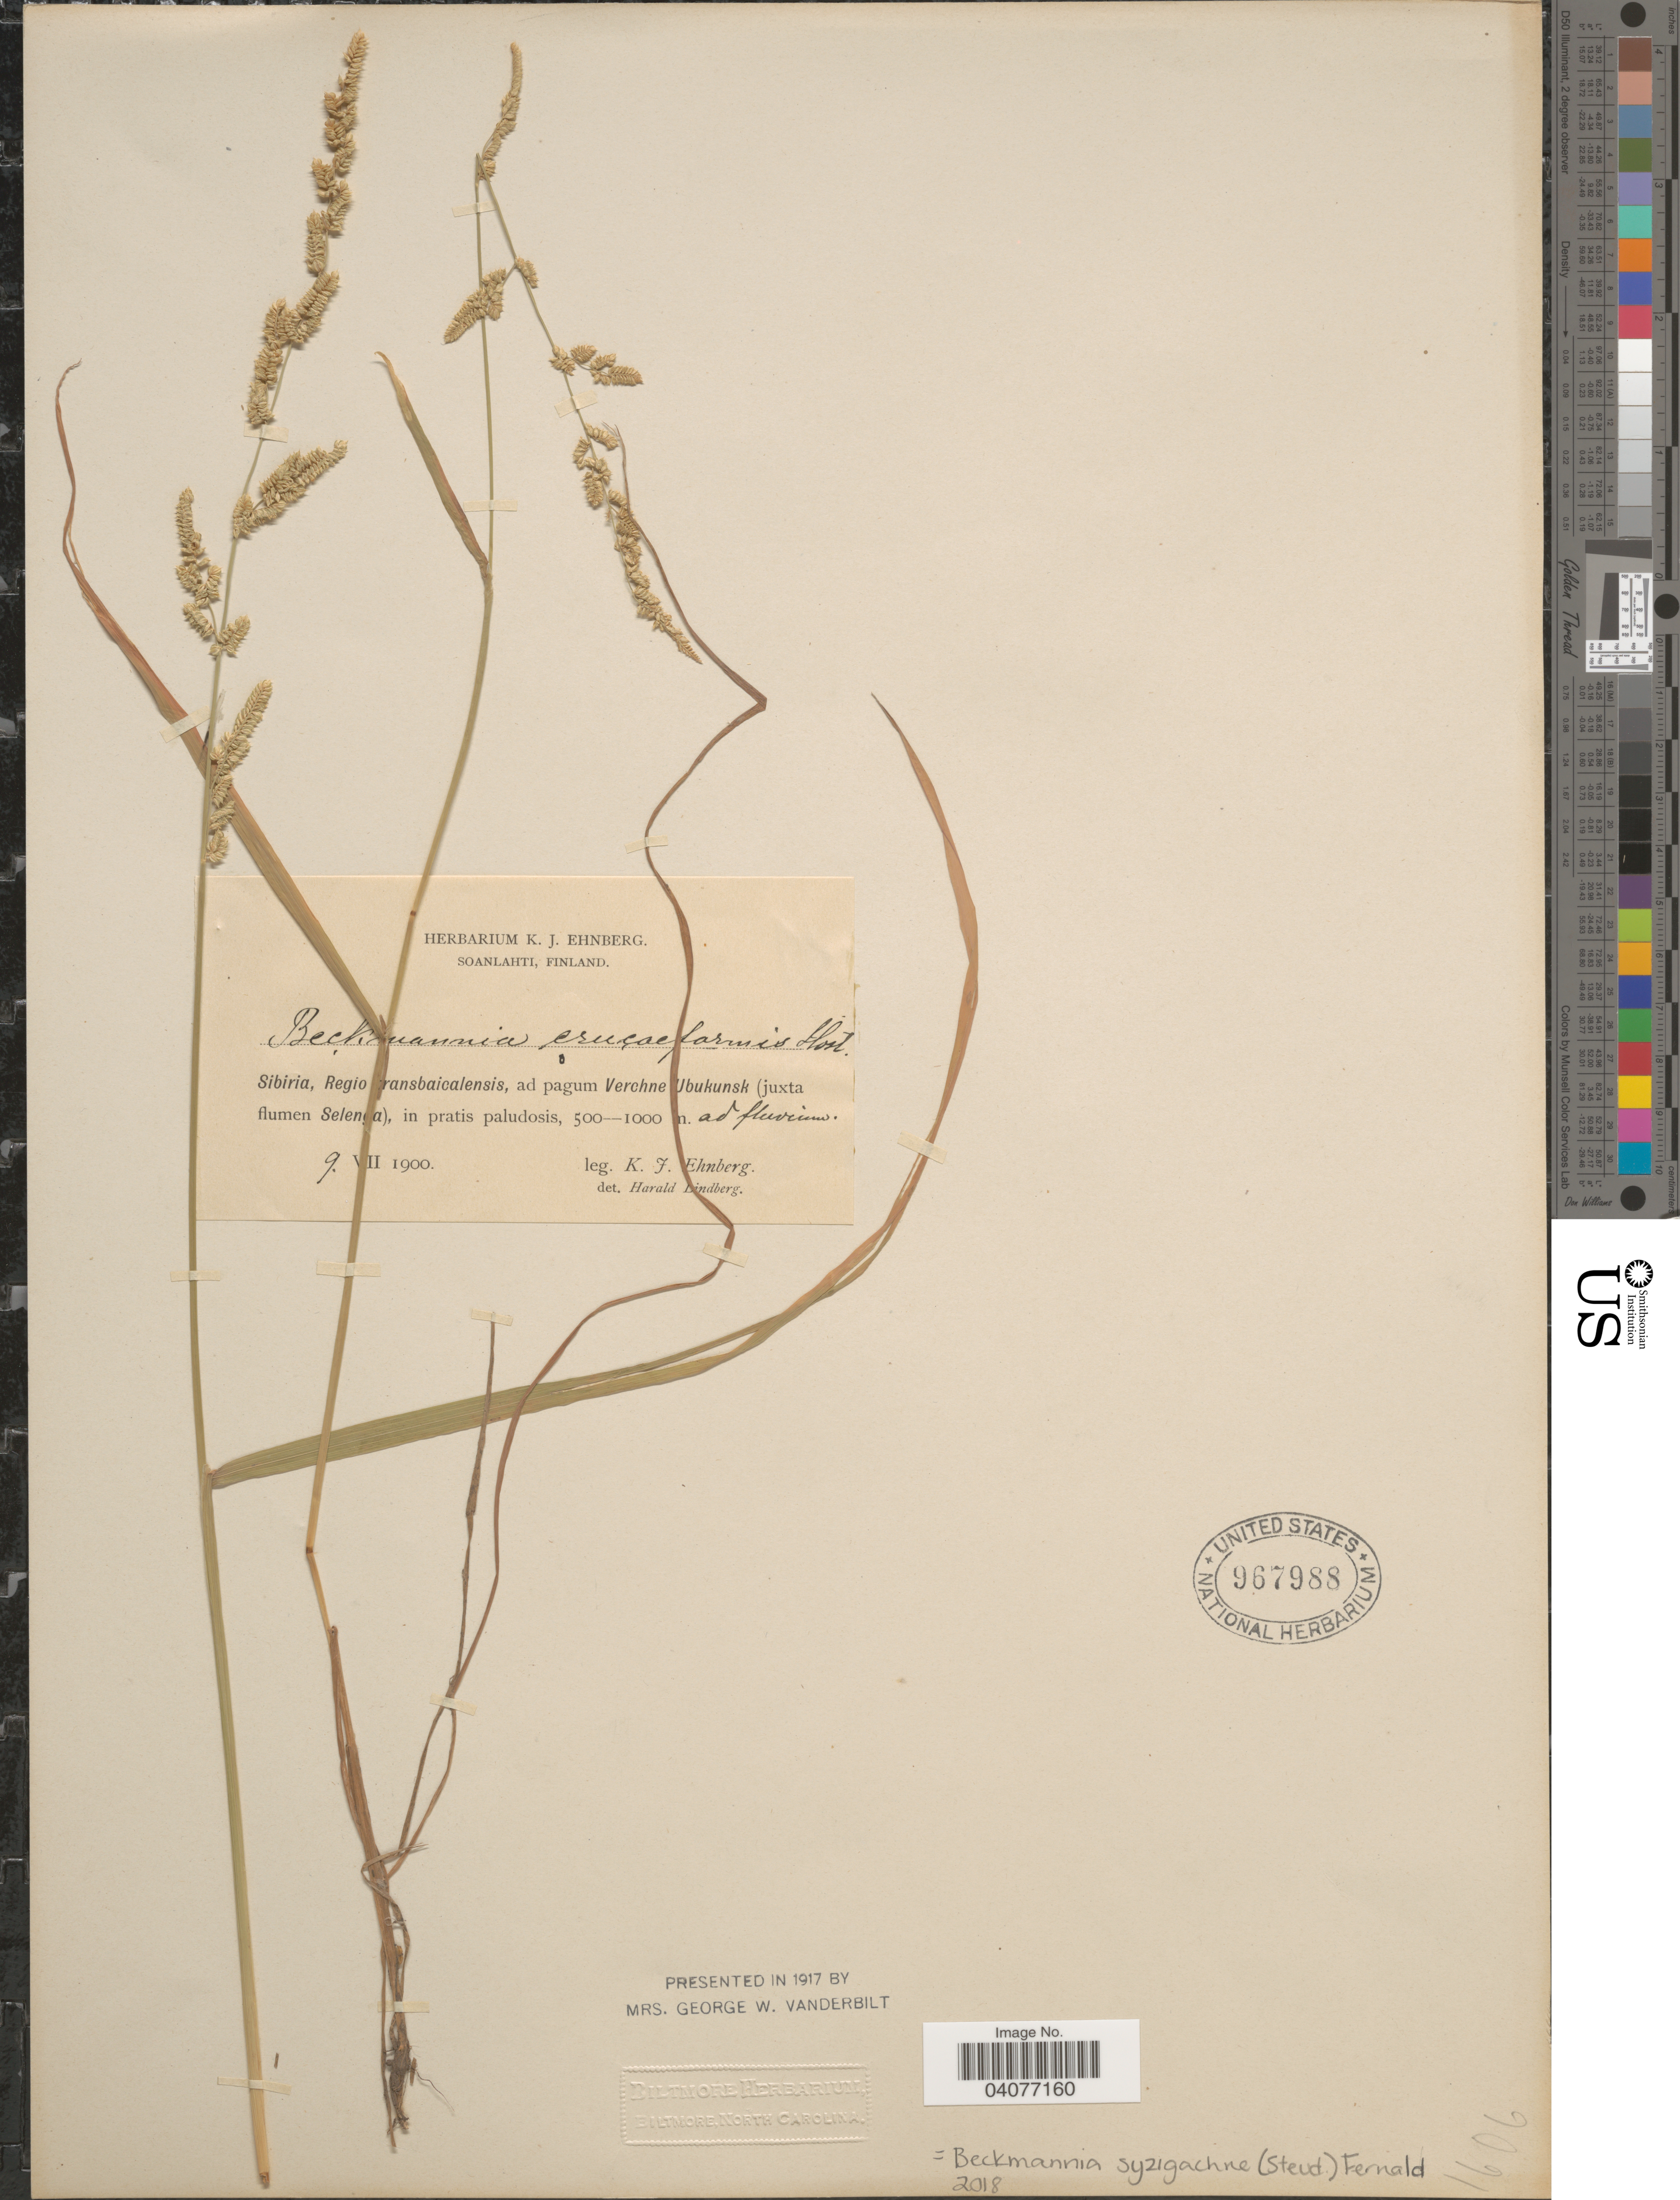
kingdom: Plantae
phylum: Tracheophyta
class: Liliopsida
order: Poales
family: Poaceae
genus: Beckmannia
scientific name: Beckmannia syzigachne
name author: (Steud.) Fernald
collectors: K. Ehnberg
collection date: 1900-07-09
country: Russian Federation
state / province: Buryatia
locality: Sibiria, Regio Transbaicalensis, ad pagum Verchne Ubukunsk (juxta flumen Selenga), in pratis paludosis.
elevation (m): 500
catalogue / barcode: US 967988